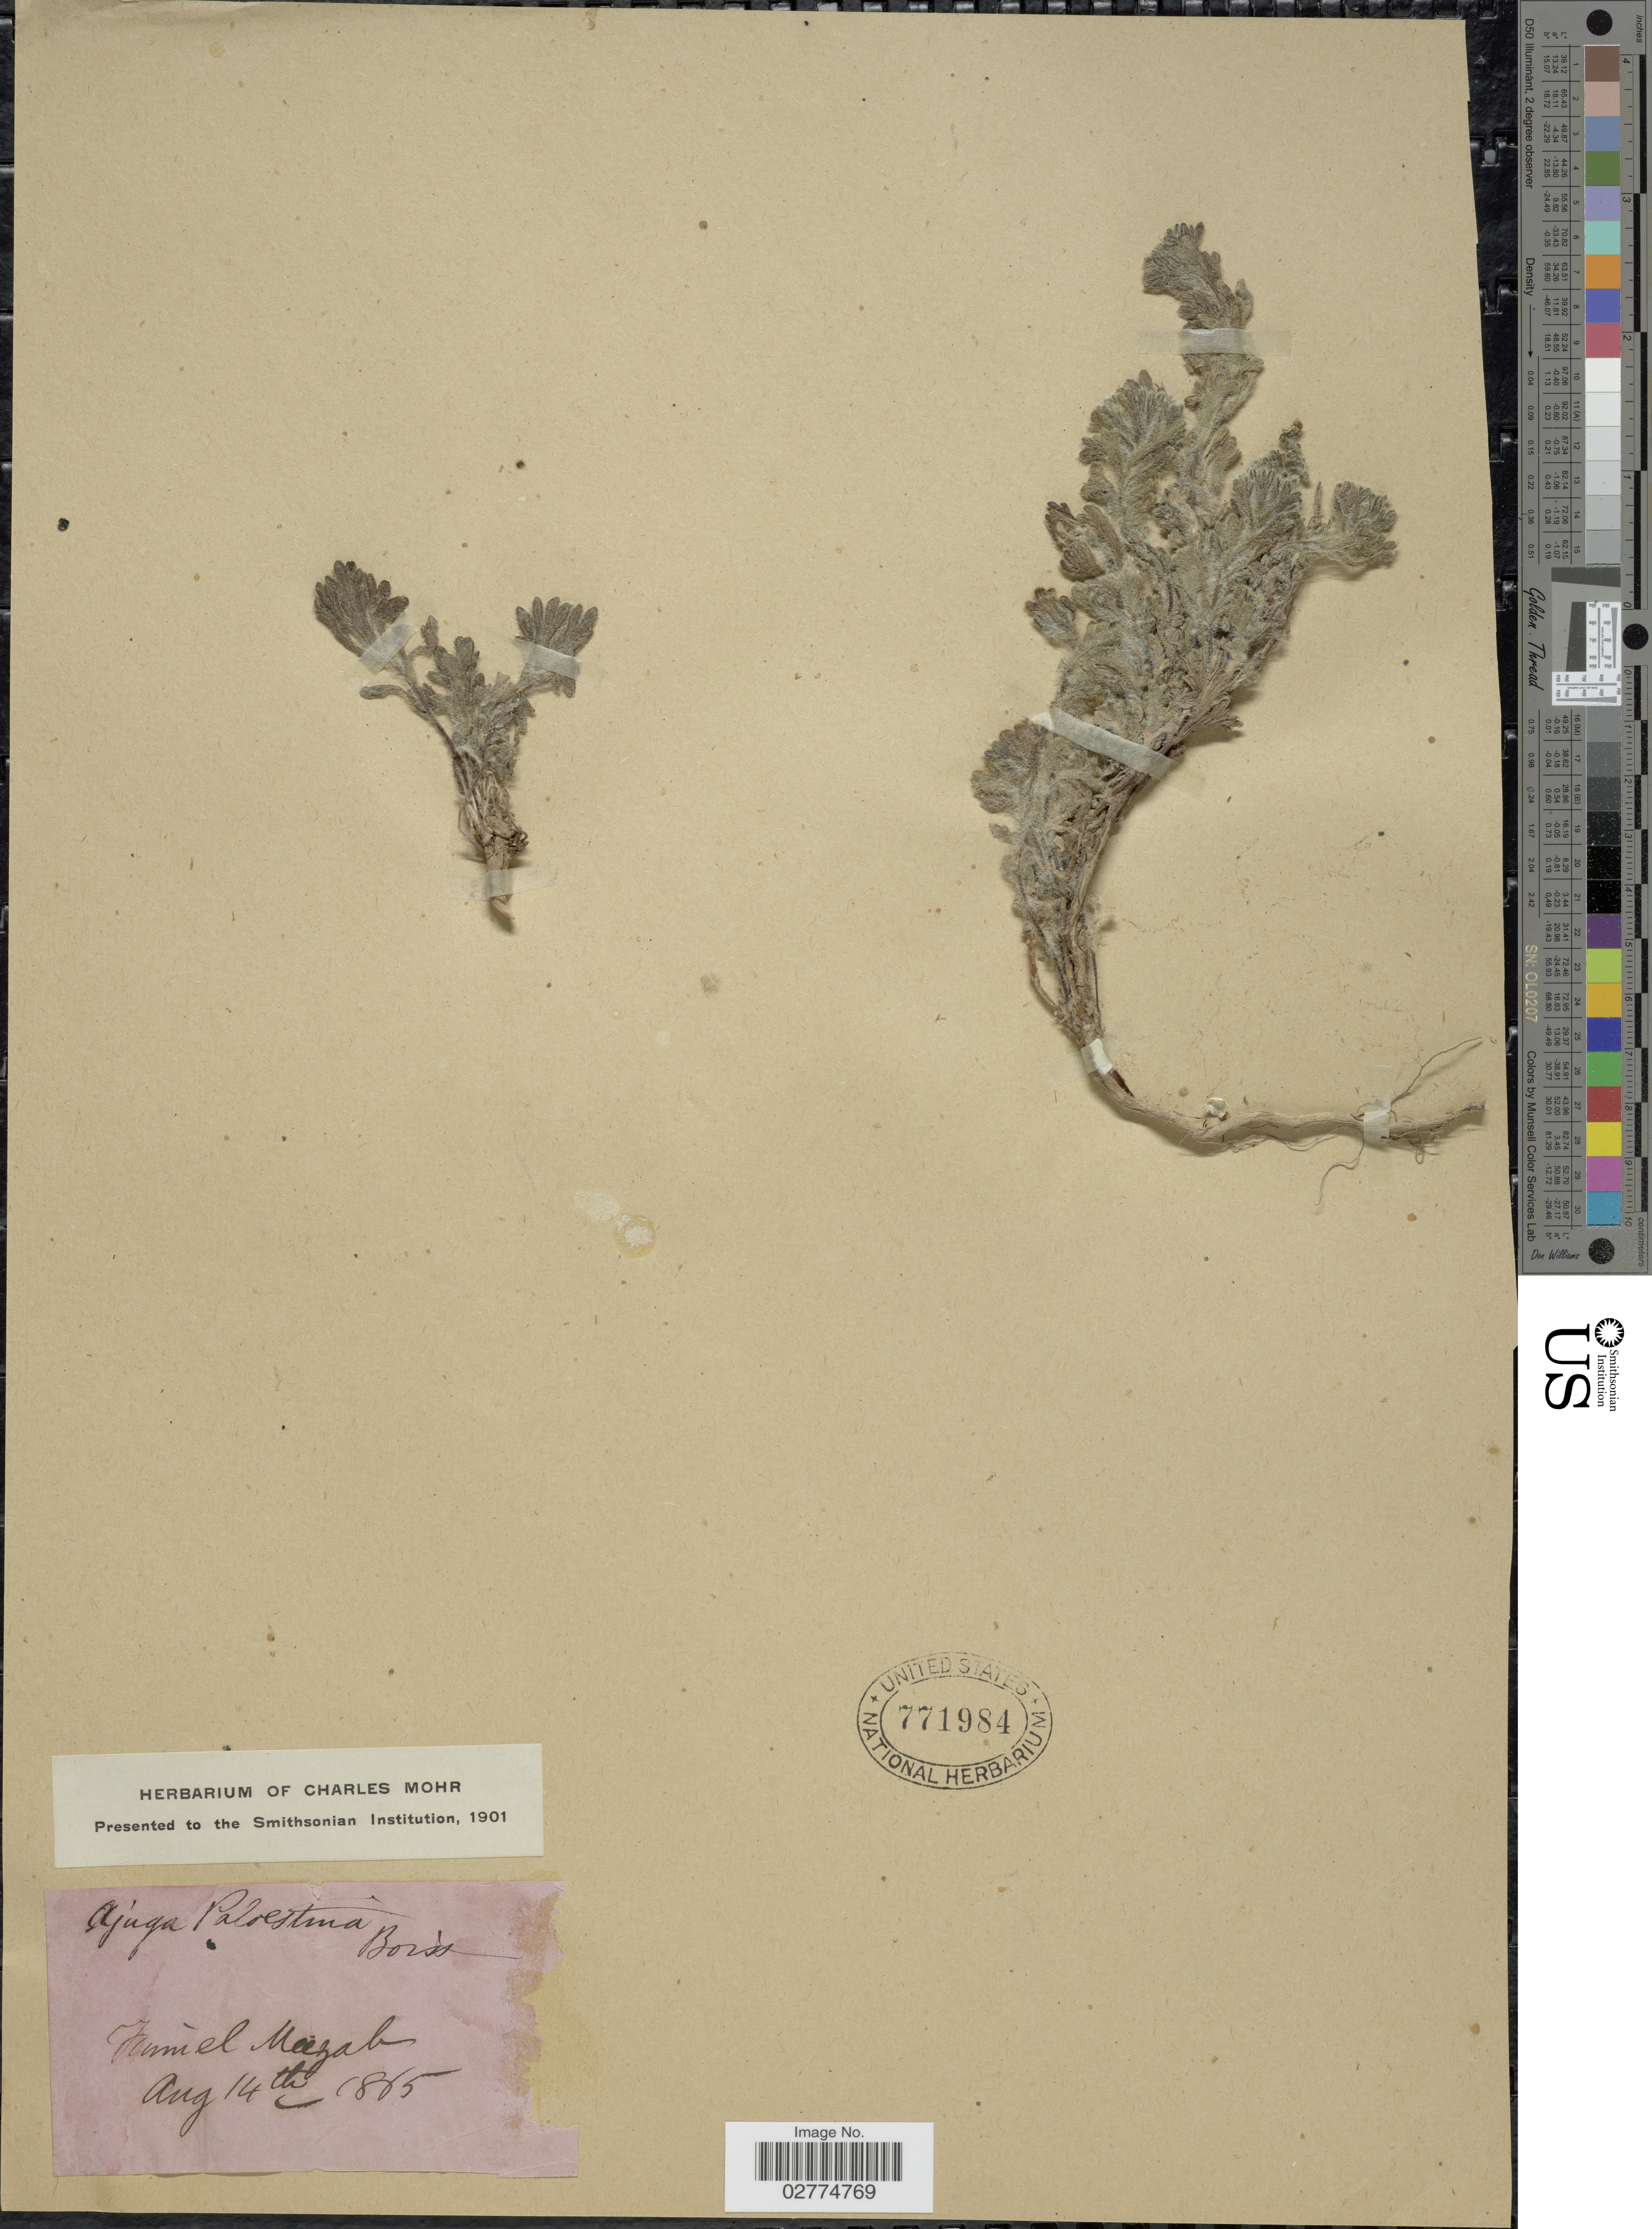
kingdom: Plantae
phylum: Tracheophyta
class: Magnoliopsida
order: Lamiales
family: Lamiaceae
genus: Ajuga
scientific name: Ajuga palaestina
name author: Boiss.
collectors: ex herb. Charles Mohr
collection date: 1865-08-14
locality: Framiel Mazab. [interpreted]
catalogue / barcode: US 771984